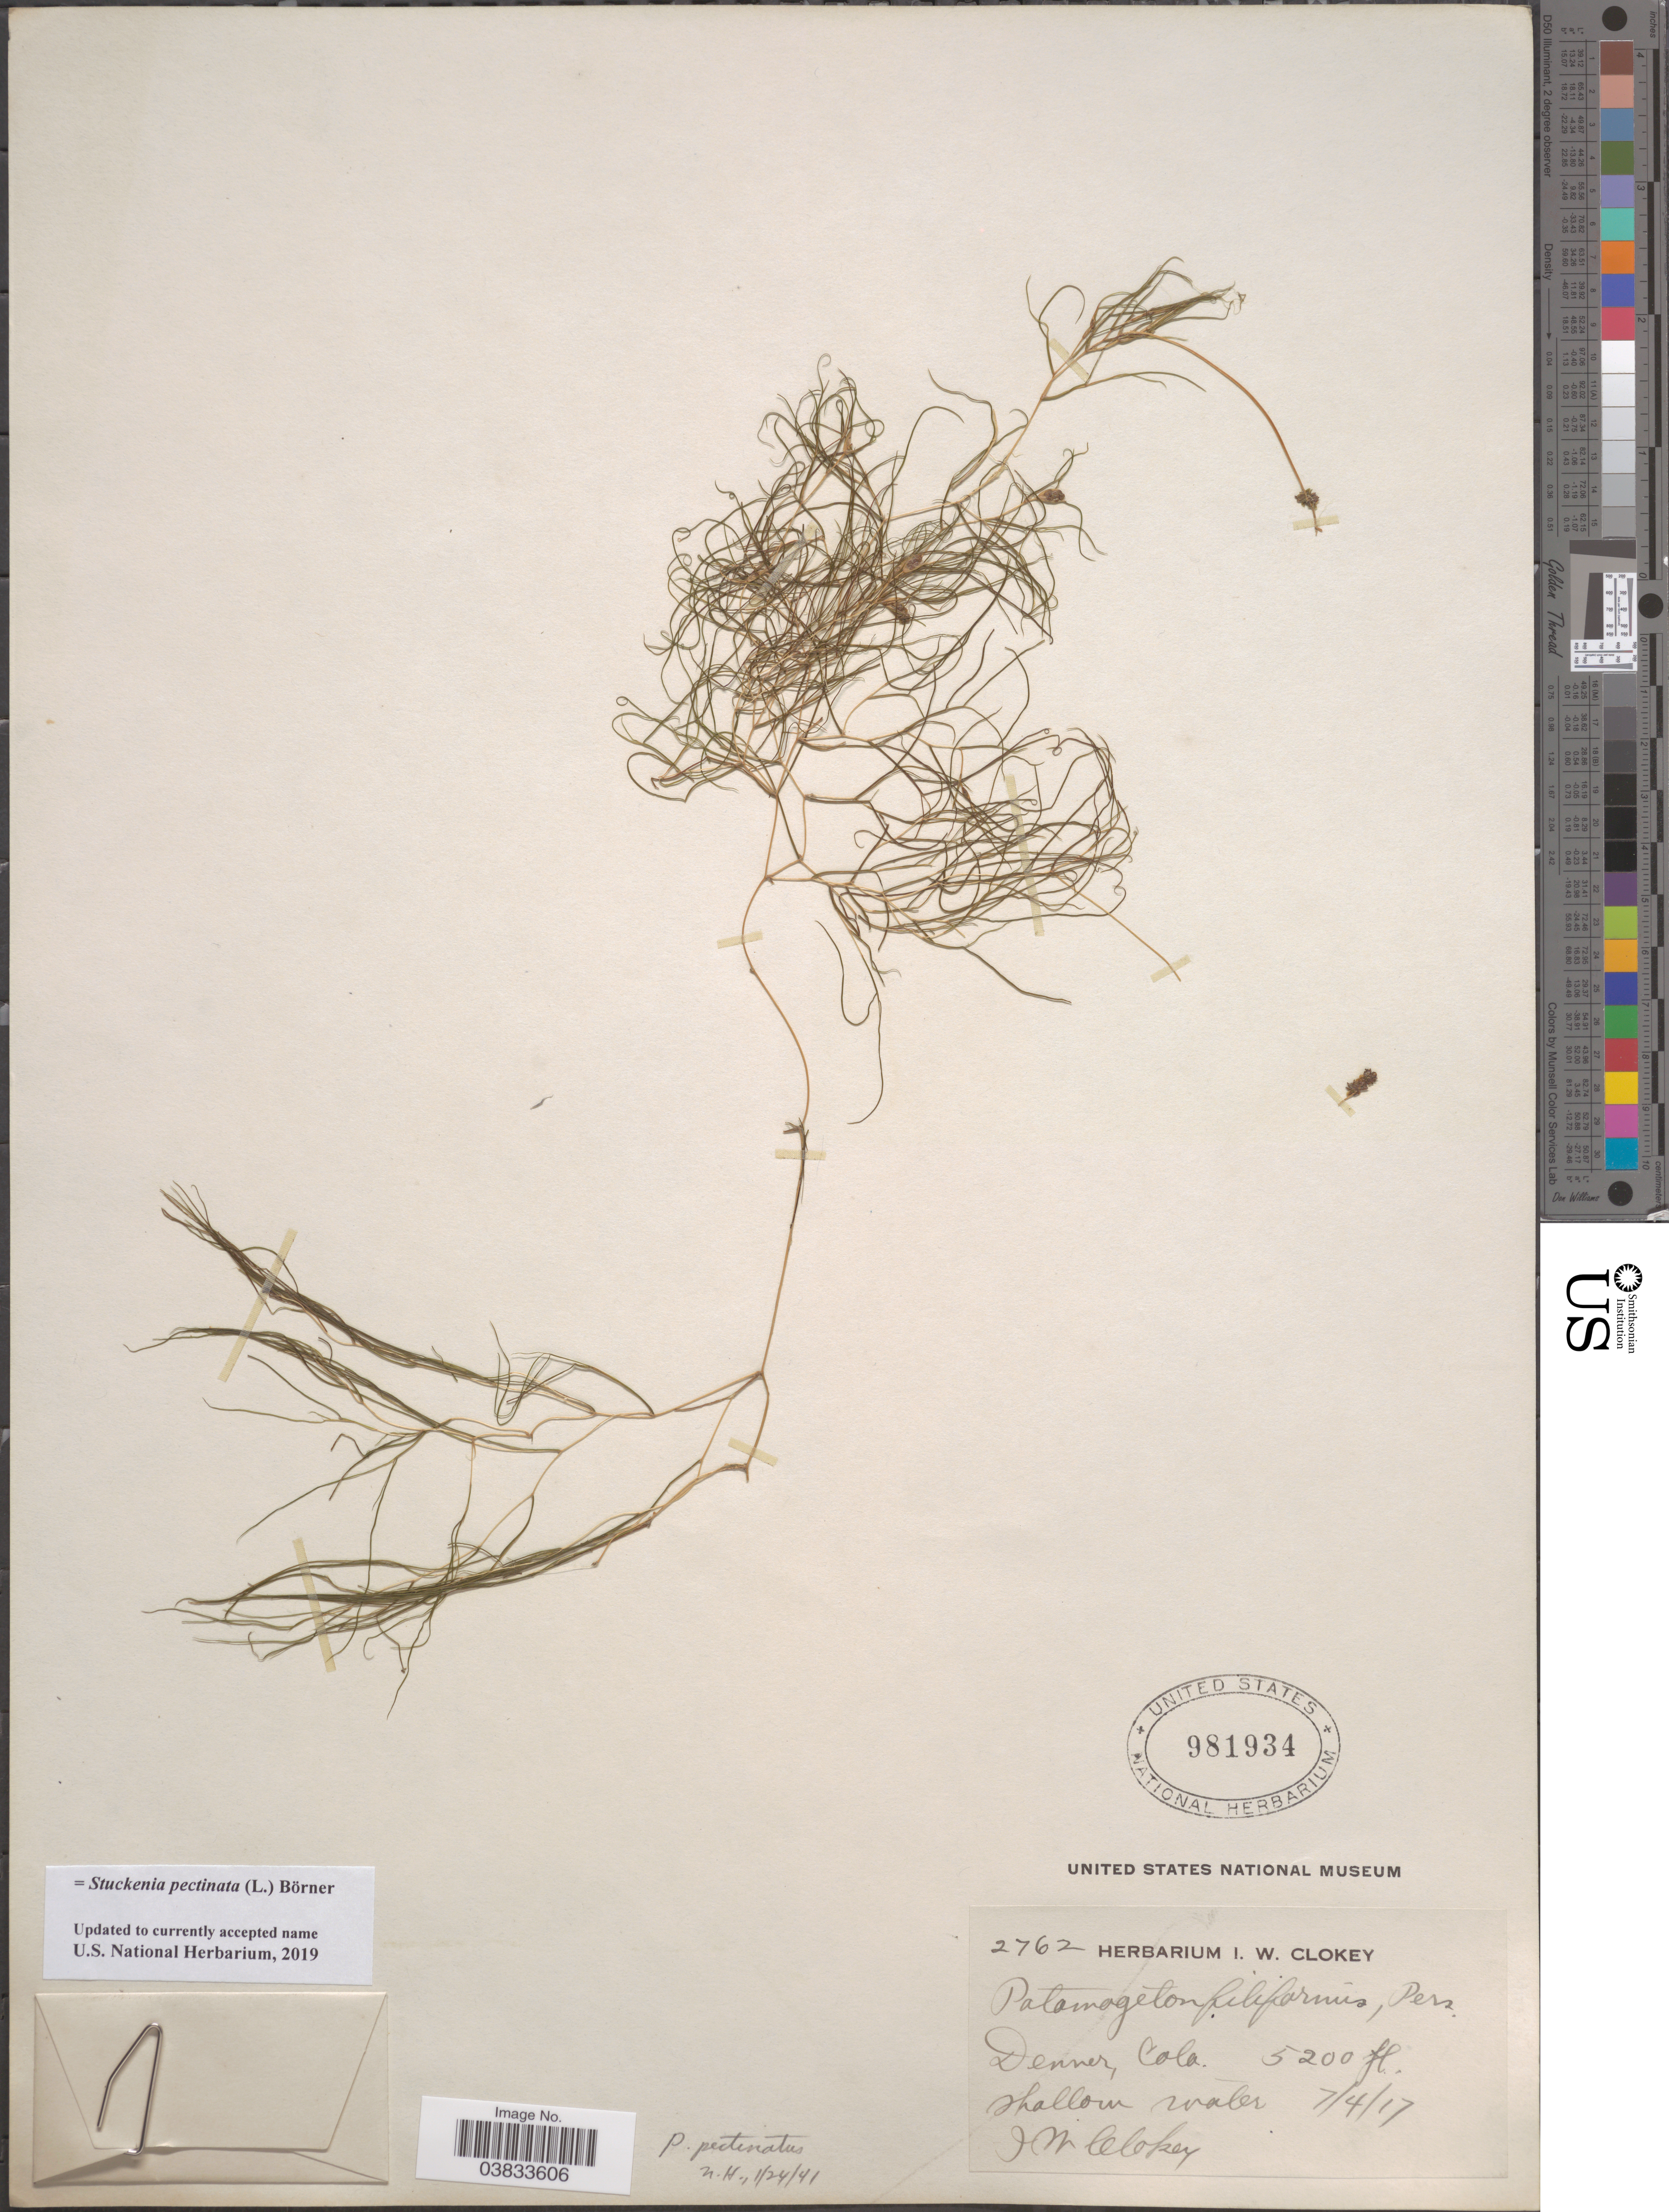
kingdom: Plantae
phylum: Tracheophyta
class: Liliopsida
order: Alismatales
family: Potamogetonaceae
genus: Stuckenia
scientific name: Stuckenia pectinata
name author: (L.) Börner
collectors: I. W. Clokey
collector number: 2762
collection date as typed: Transcribed d/m/y: 4/7/17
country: United States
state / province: Colorado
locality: Denver.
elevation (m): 1585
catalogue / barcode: US 981934